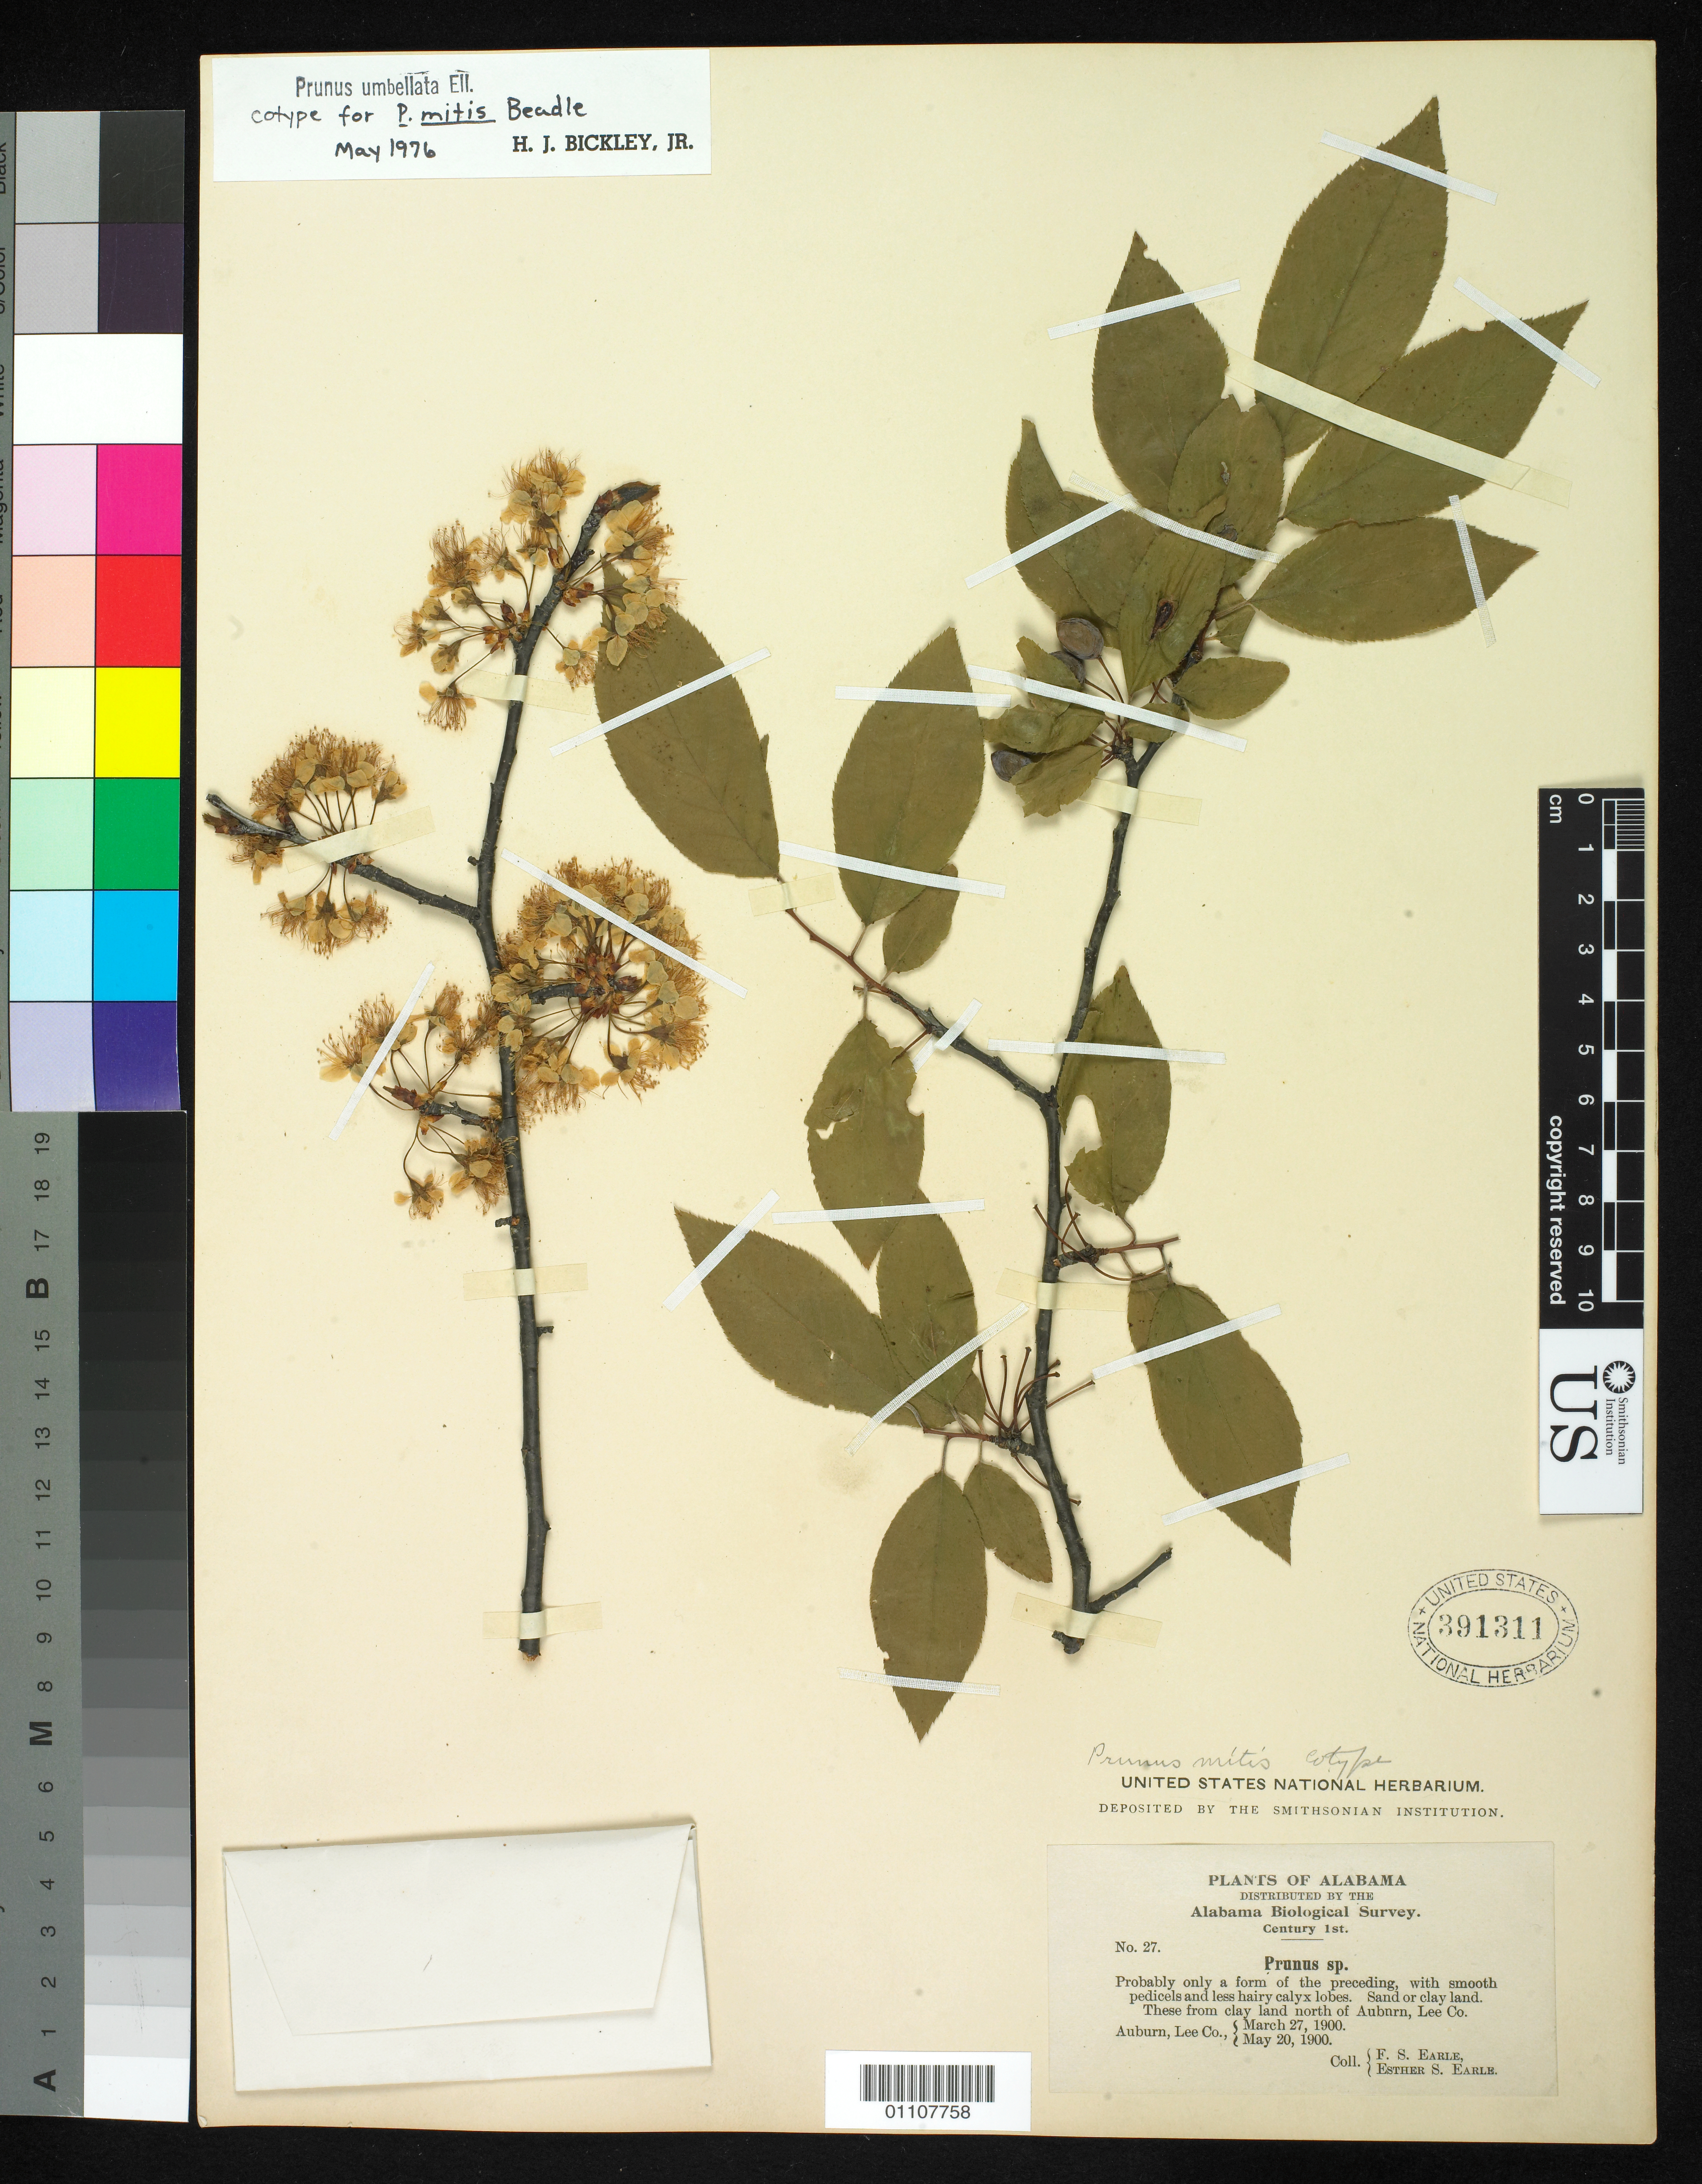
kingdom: Plantae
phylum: Tracheophyta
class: Magnoliopsida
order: Rosales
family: Rosaceae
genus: Prunus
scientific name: Prunus mitis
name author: Beadle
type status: Syntype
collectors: F. S. Earle & E. S. Earle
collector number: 27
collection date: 1900-03-27,1900-05-20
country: United States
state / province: Alabama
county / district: lee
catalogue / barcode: US 391311